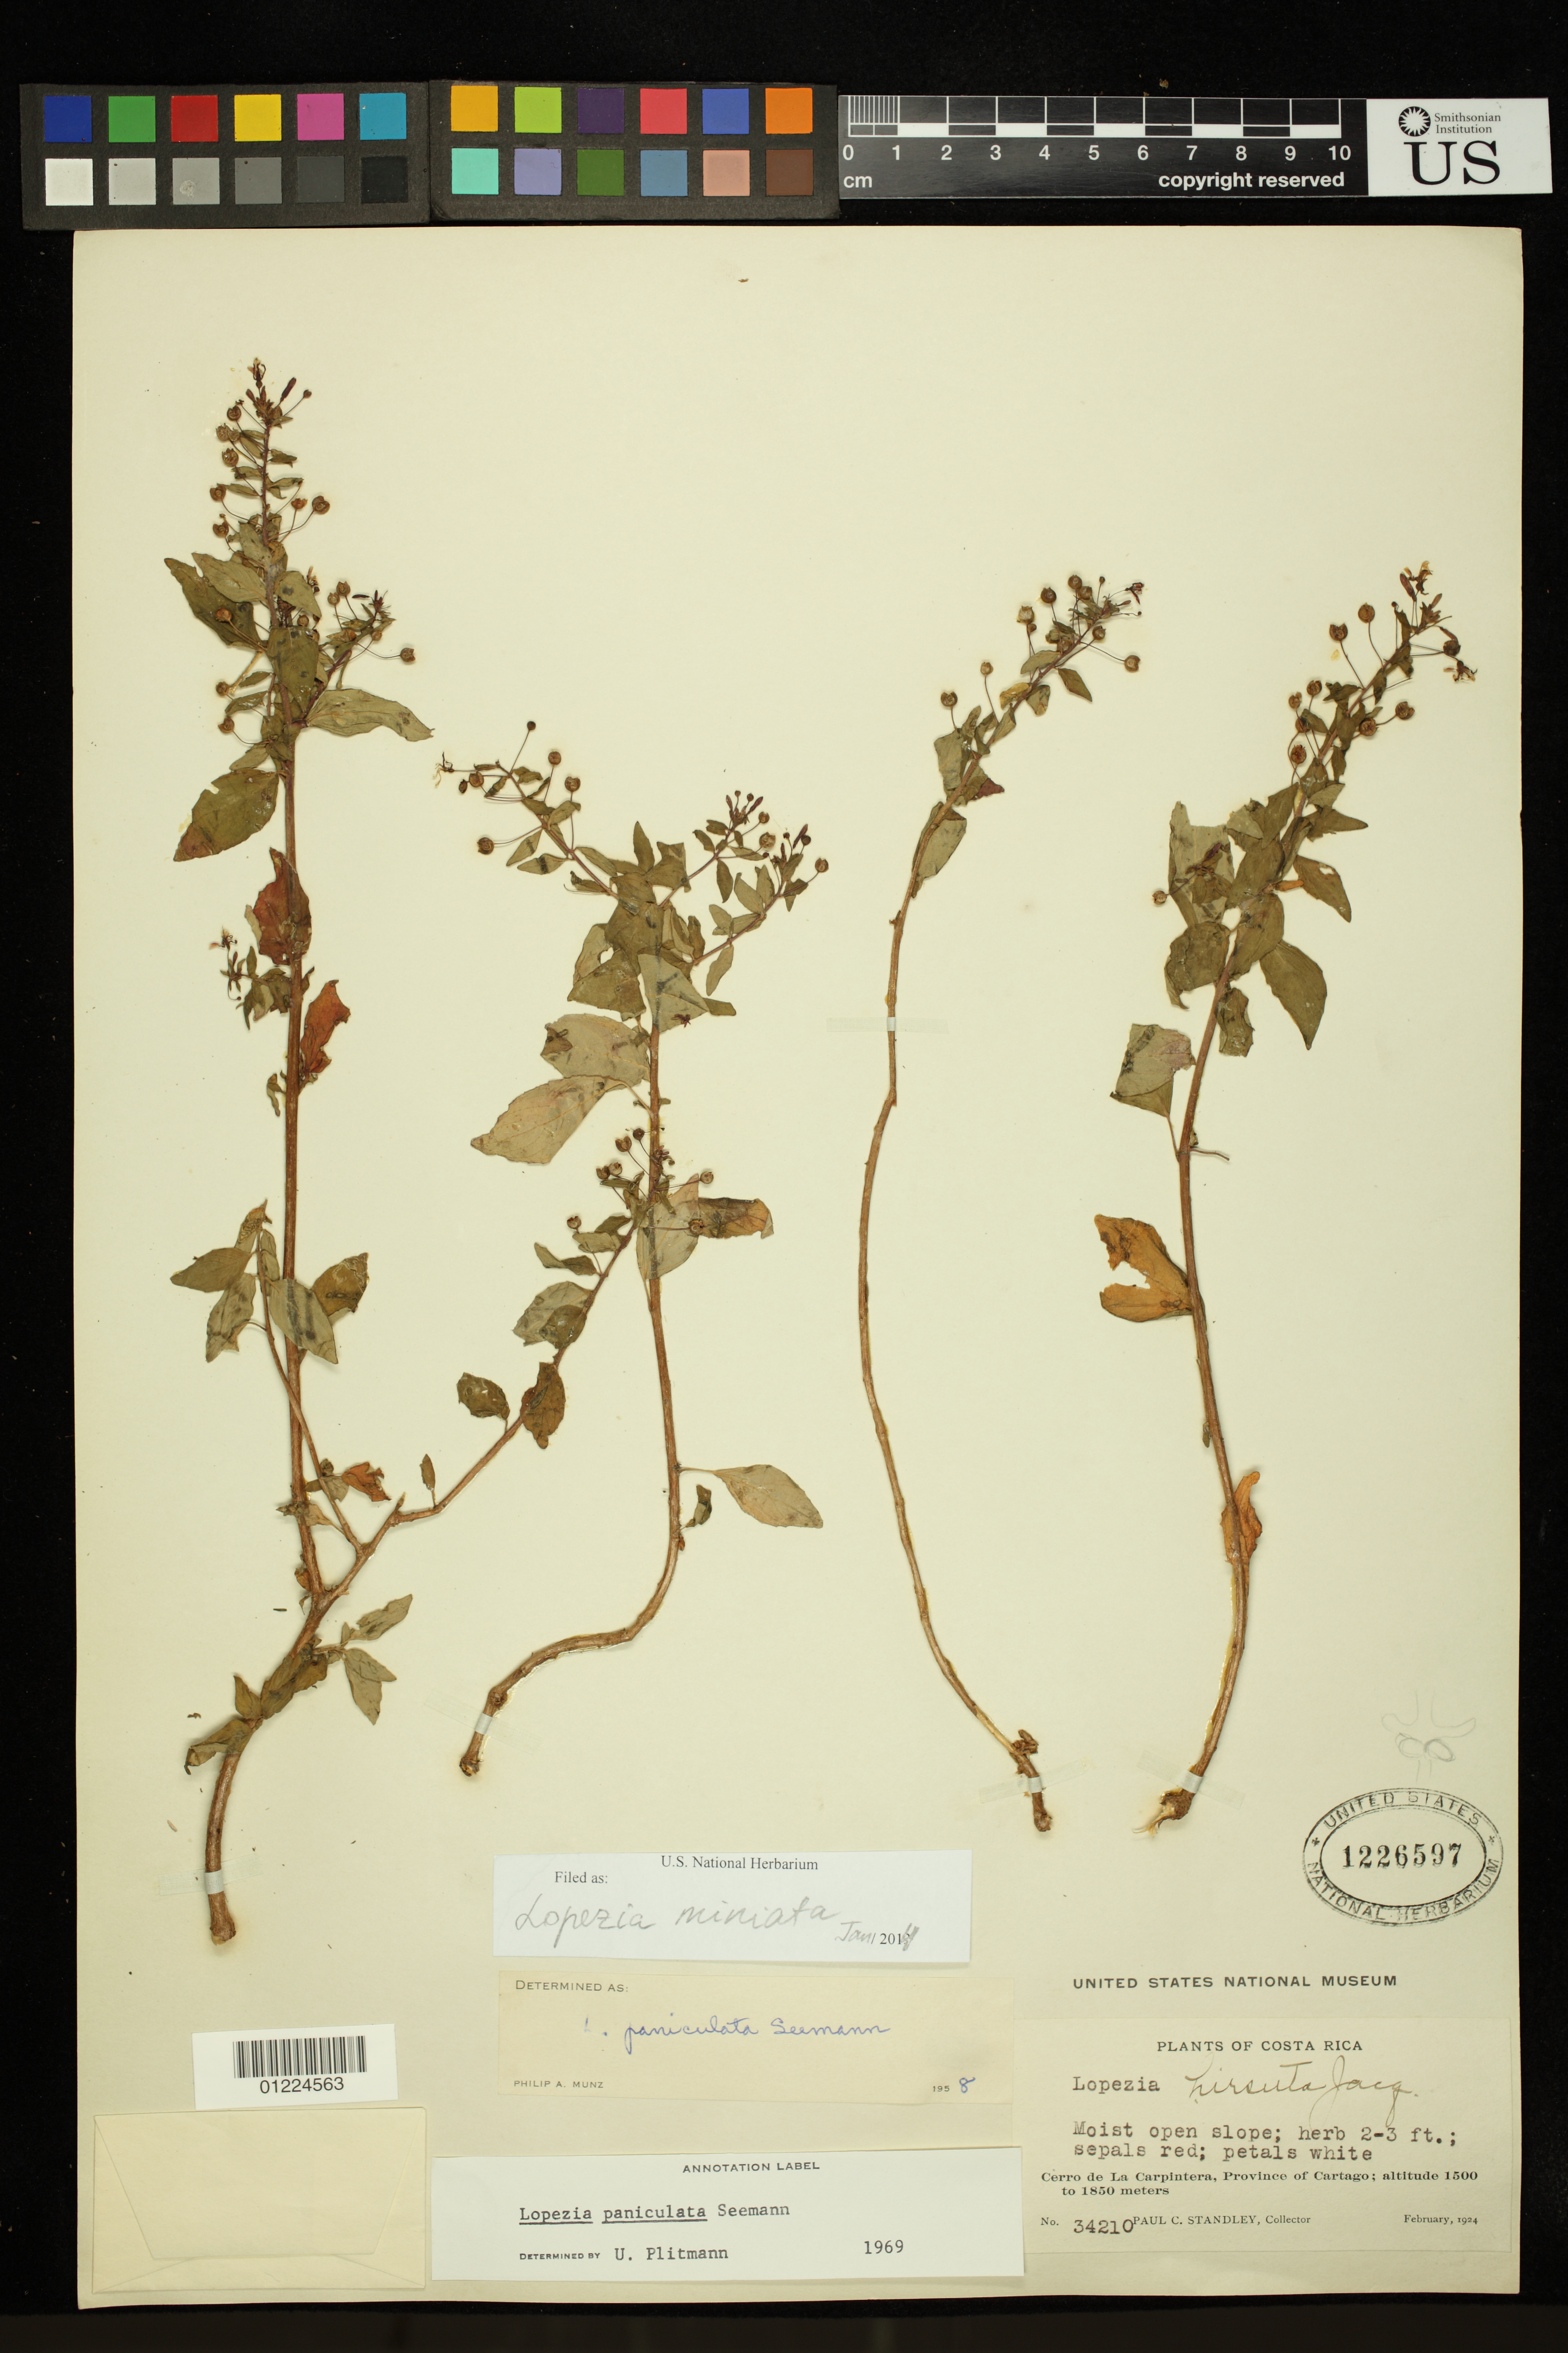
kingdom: Plantae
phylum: Tracheophyta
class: Magnoliopsida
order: Myrtales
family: Onagraceae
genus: Lopezia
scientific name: Lopezia miniata subsp. paniculata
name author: (Seem.) Plitmann et al.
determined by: Wagner, W. L., (BOT), Smithsonian Institution - National Museum of Natural History (UNITED STATES)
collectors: P. C. Standley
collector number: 34210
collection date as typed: Feb 1924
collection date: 1924-02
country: Costa Rica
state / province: Cartago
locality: Cerro de La Carpintera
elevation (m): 1500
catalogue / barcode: US 1226597